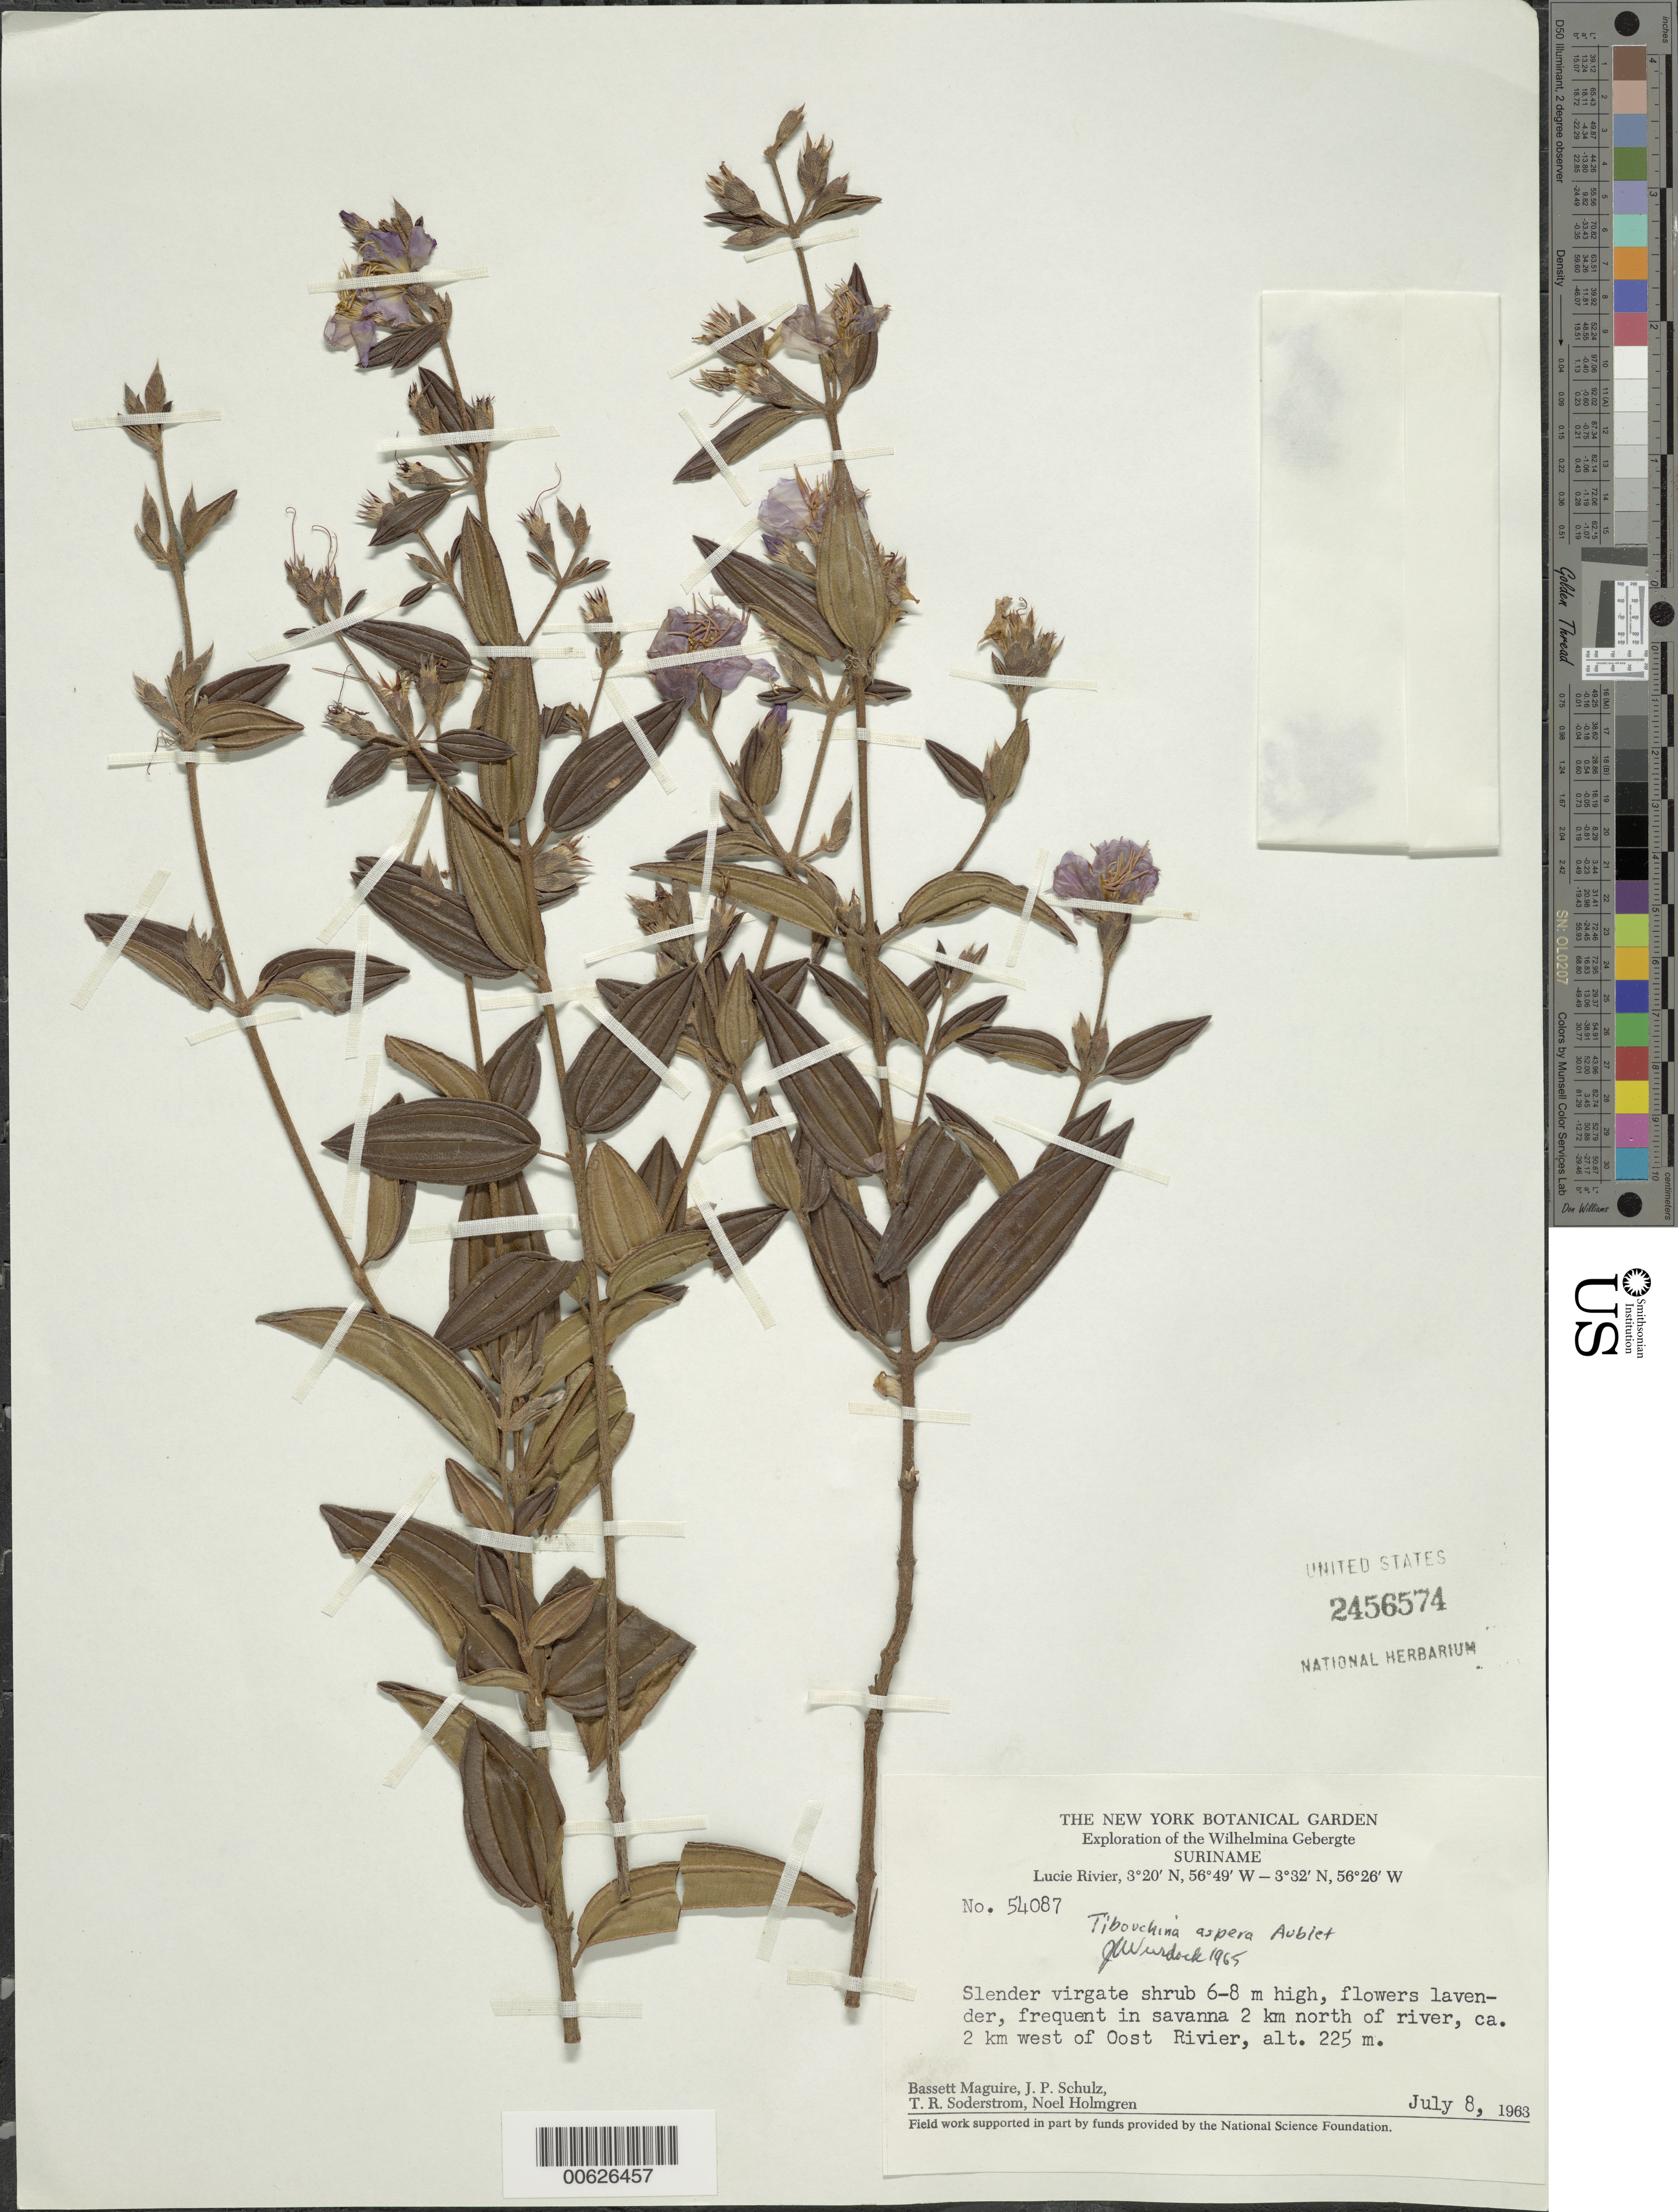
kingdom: Plantae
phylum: Tracheophyta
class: Magnoliopsida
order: Myrtales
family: Melastomataceae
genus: Tibouchina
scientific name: Tibouchina aspera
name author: Aubl.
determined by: Wurdack, John J., (US), US (UNITED STATES)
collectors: B. Maguire, J. P. Schulz, T. R. Soderstrom & N. H. Holmgren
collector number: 54087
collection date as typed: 8-Jul-63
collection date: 1963-07-08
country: Suriname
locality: Lucie R., 2 km N of and 2 km W of Oost R., Wilhelmina Gebergte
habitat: Savanna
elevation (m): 225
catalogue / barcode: US 2456574